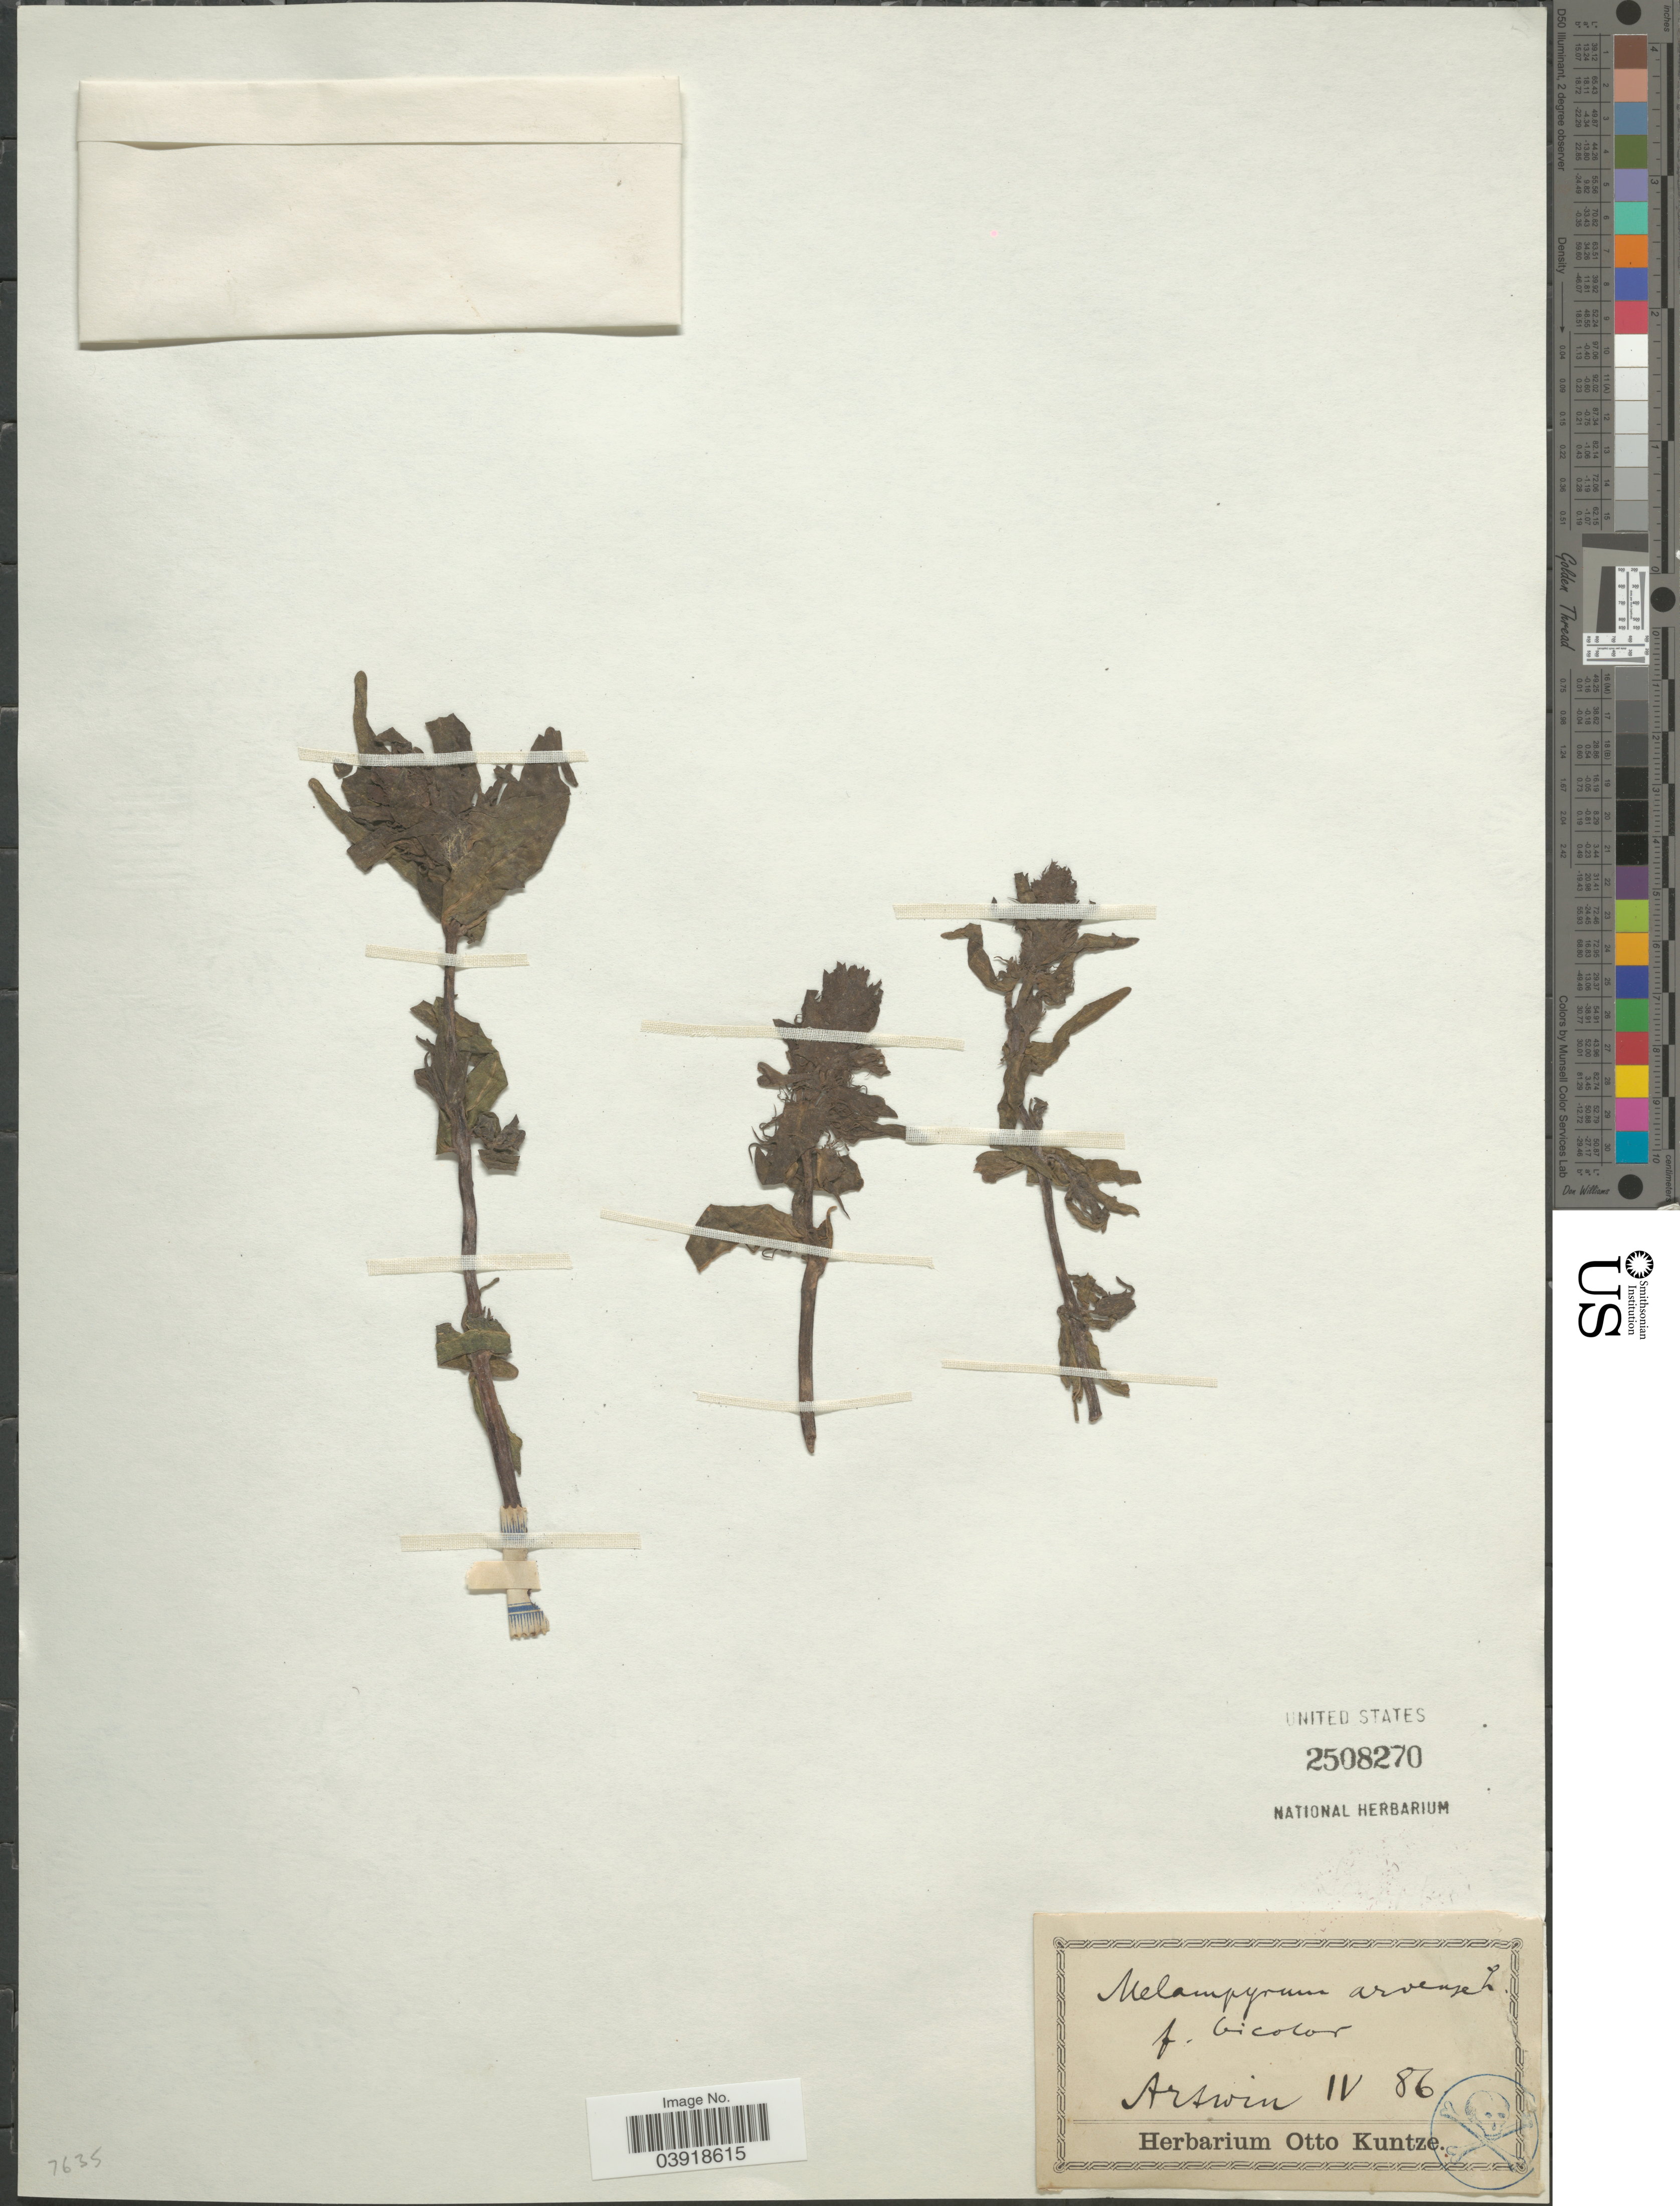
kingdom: Plantae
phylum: Tracheophyta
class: Magnoliopsida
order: Lamiales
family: Orobanchaceae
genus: Melampyrum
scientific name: Melampyrum arvense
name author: L.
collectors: ex herb. Otto Kuntze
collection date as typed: Transcribed d/m/y: /4/86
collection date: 1886-04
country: Turkey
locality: Artwin.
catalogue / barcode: US 2508270